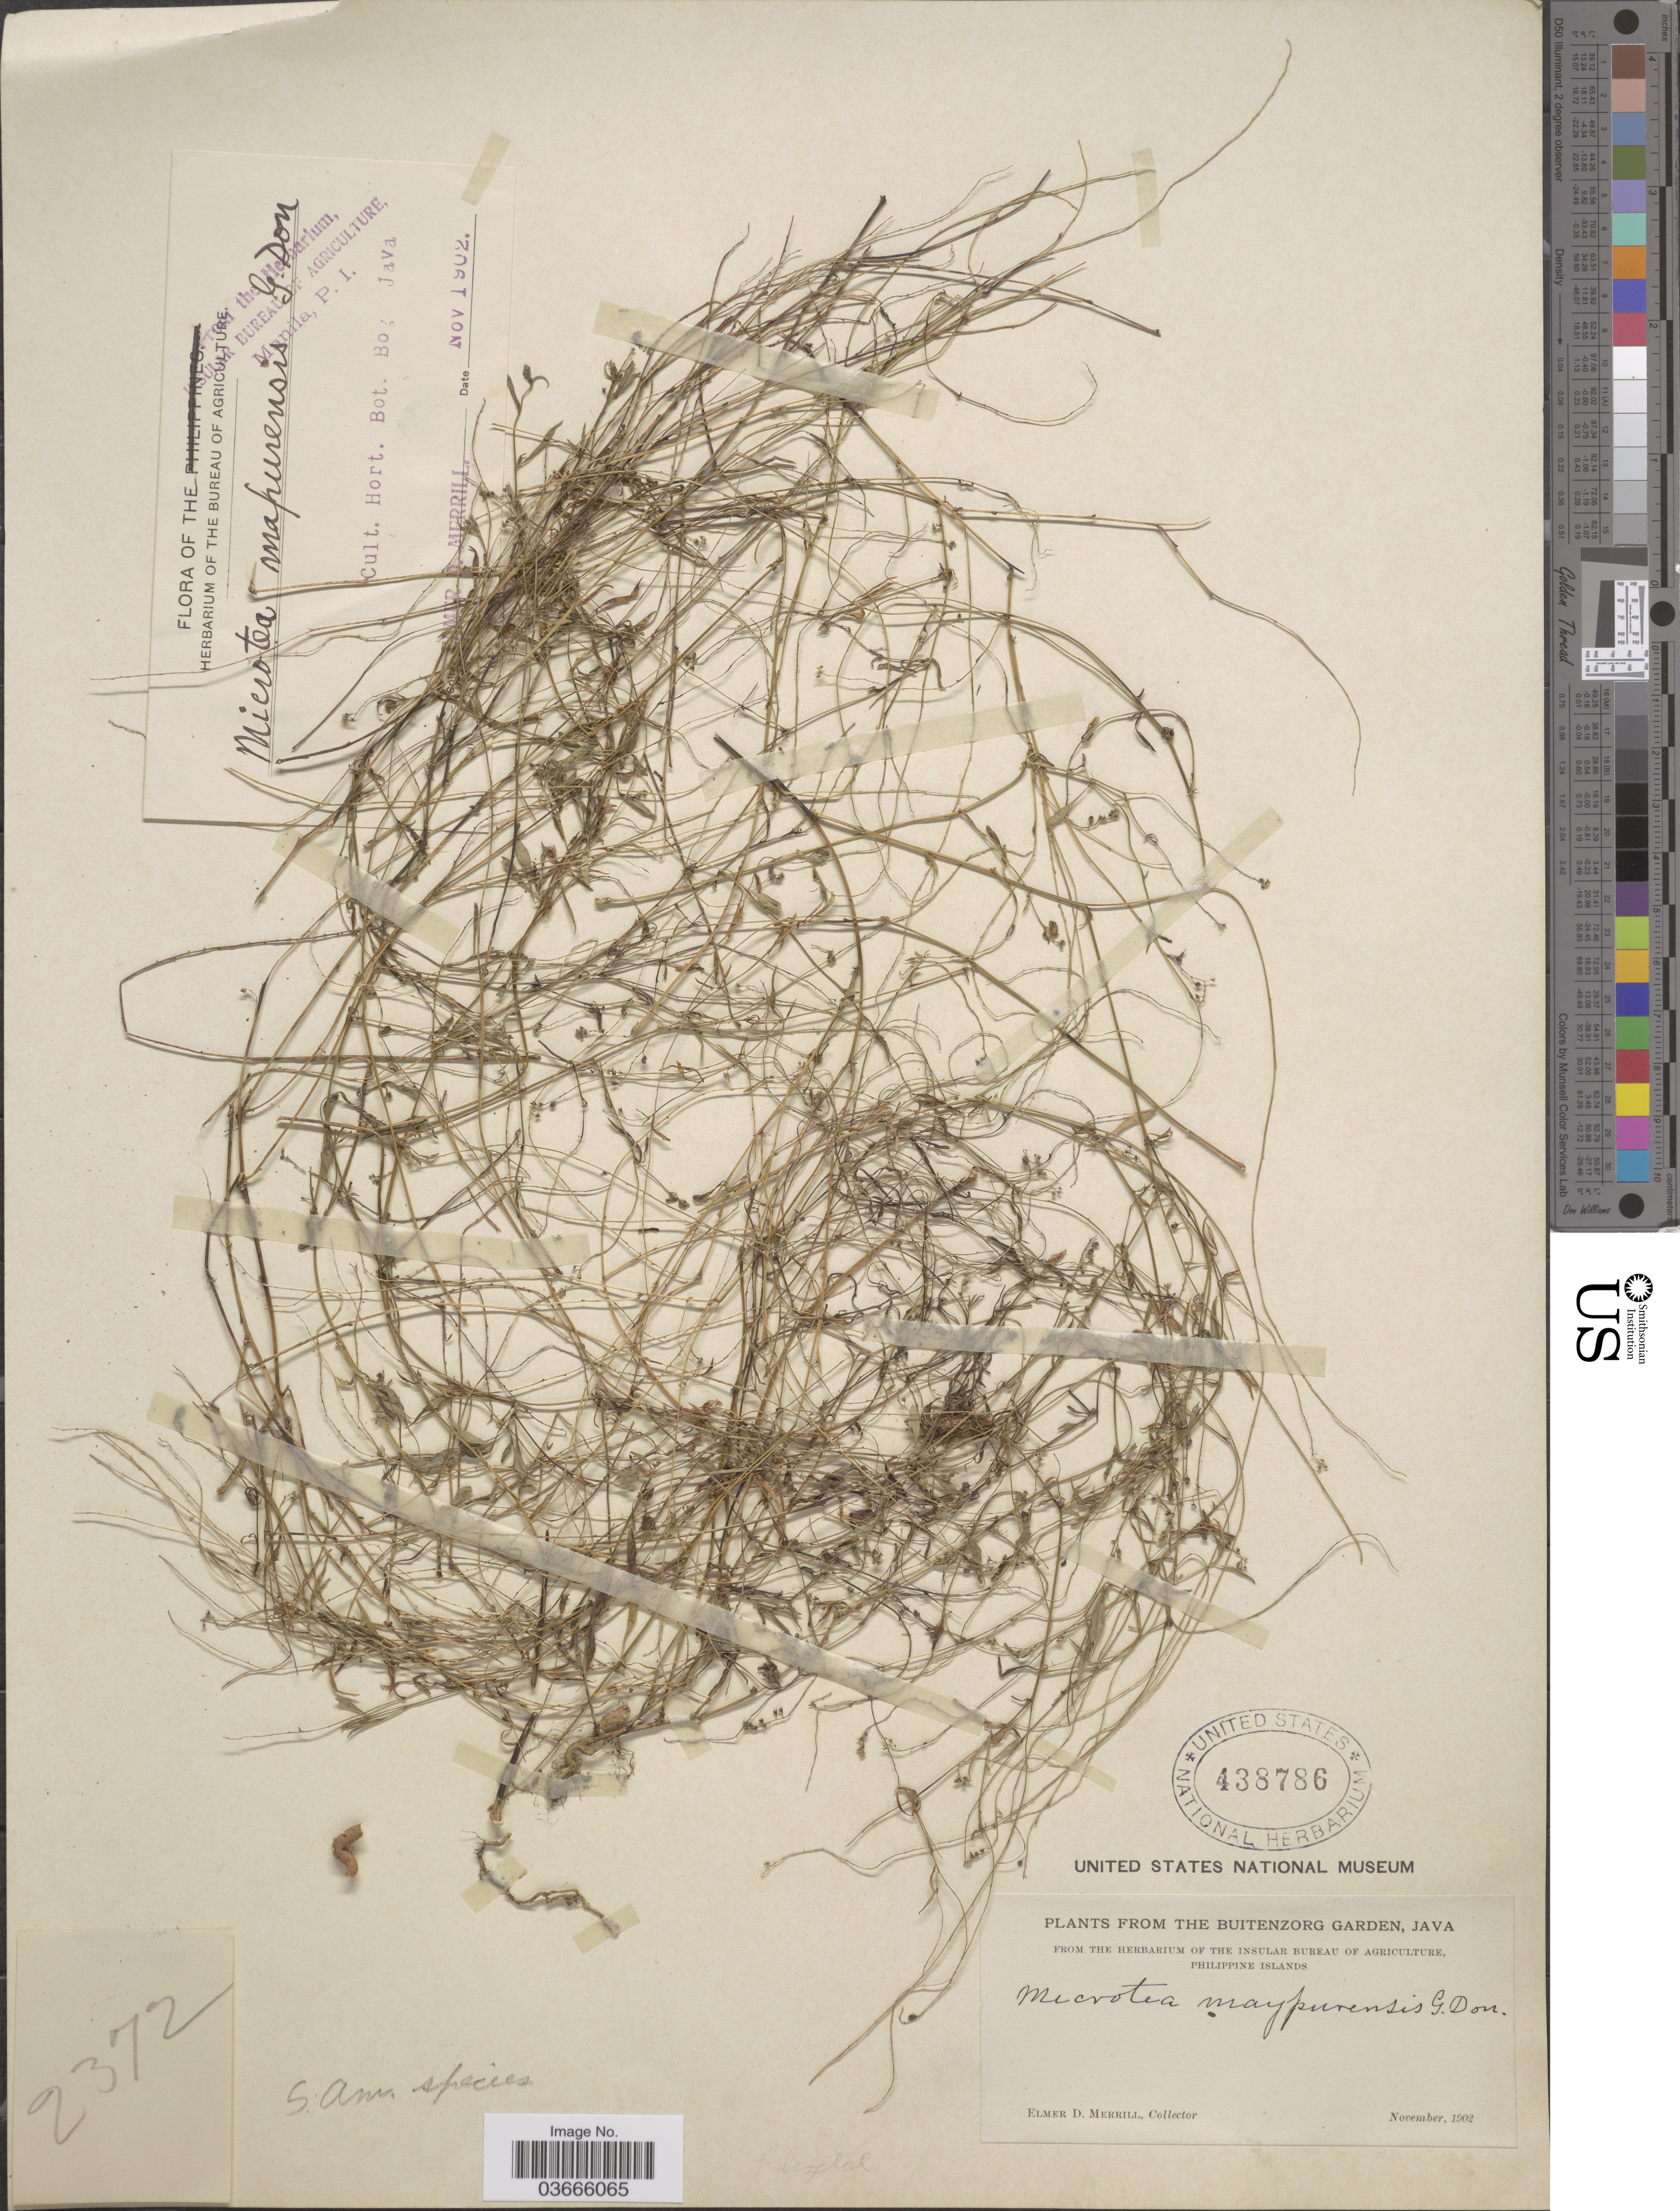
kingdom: Plantae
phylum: Tracheophyta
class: Magnoliopsida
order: Caryophyllales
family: Microteaceae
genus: Microtea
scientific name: Microtea maypurensis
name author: (Kunth) G. Don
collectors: E. D. Merrill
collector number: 2372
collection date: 1902-11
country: Indonesia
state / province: Java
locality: The Buitenzorg Garden. Hort. Bot. Bog Java.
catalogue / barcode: US 438786